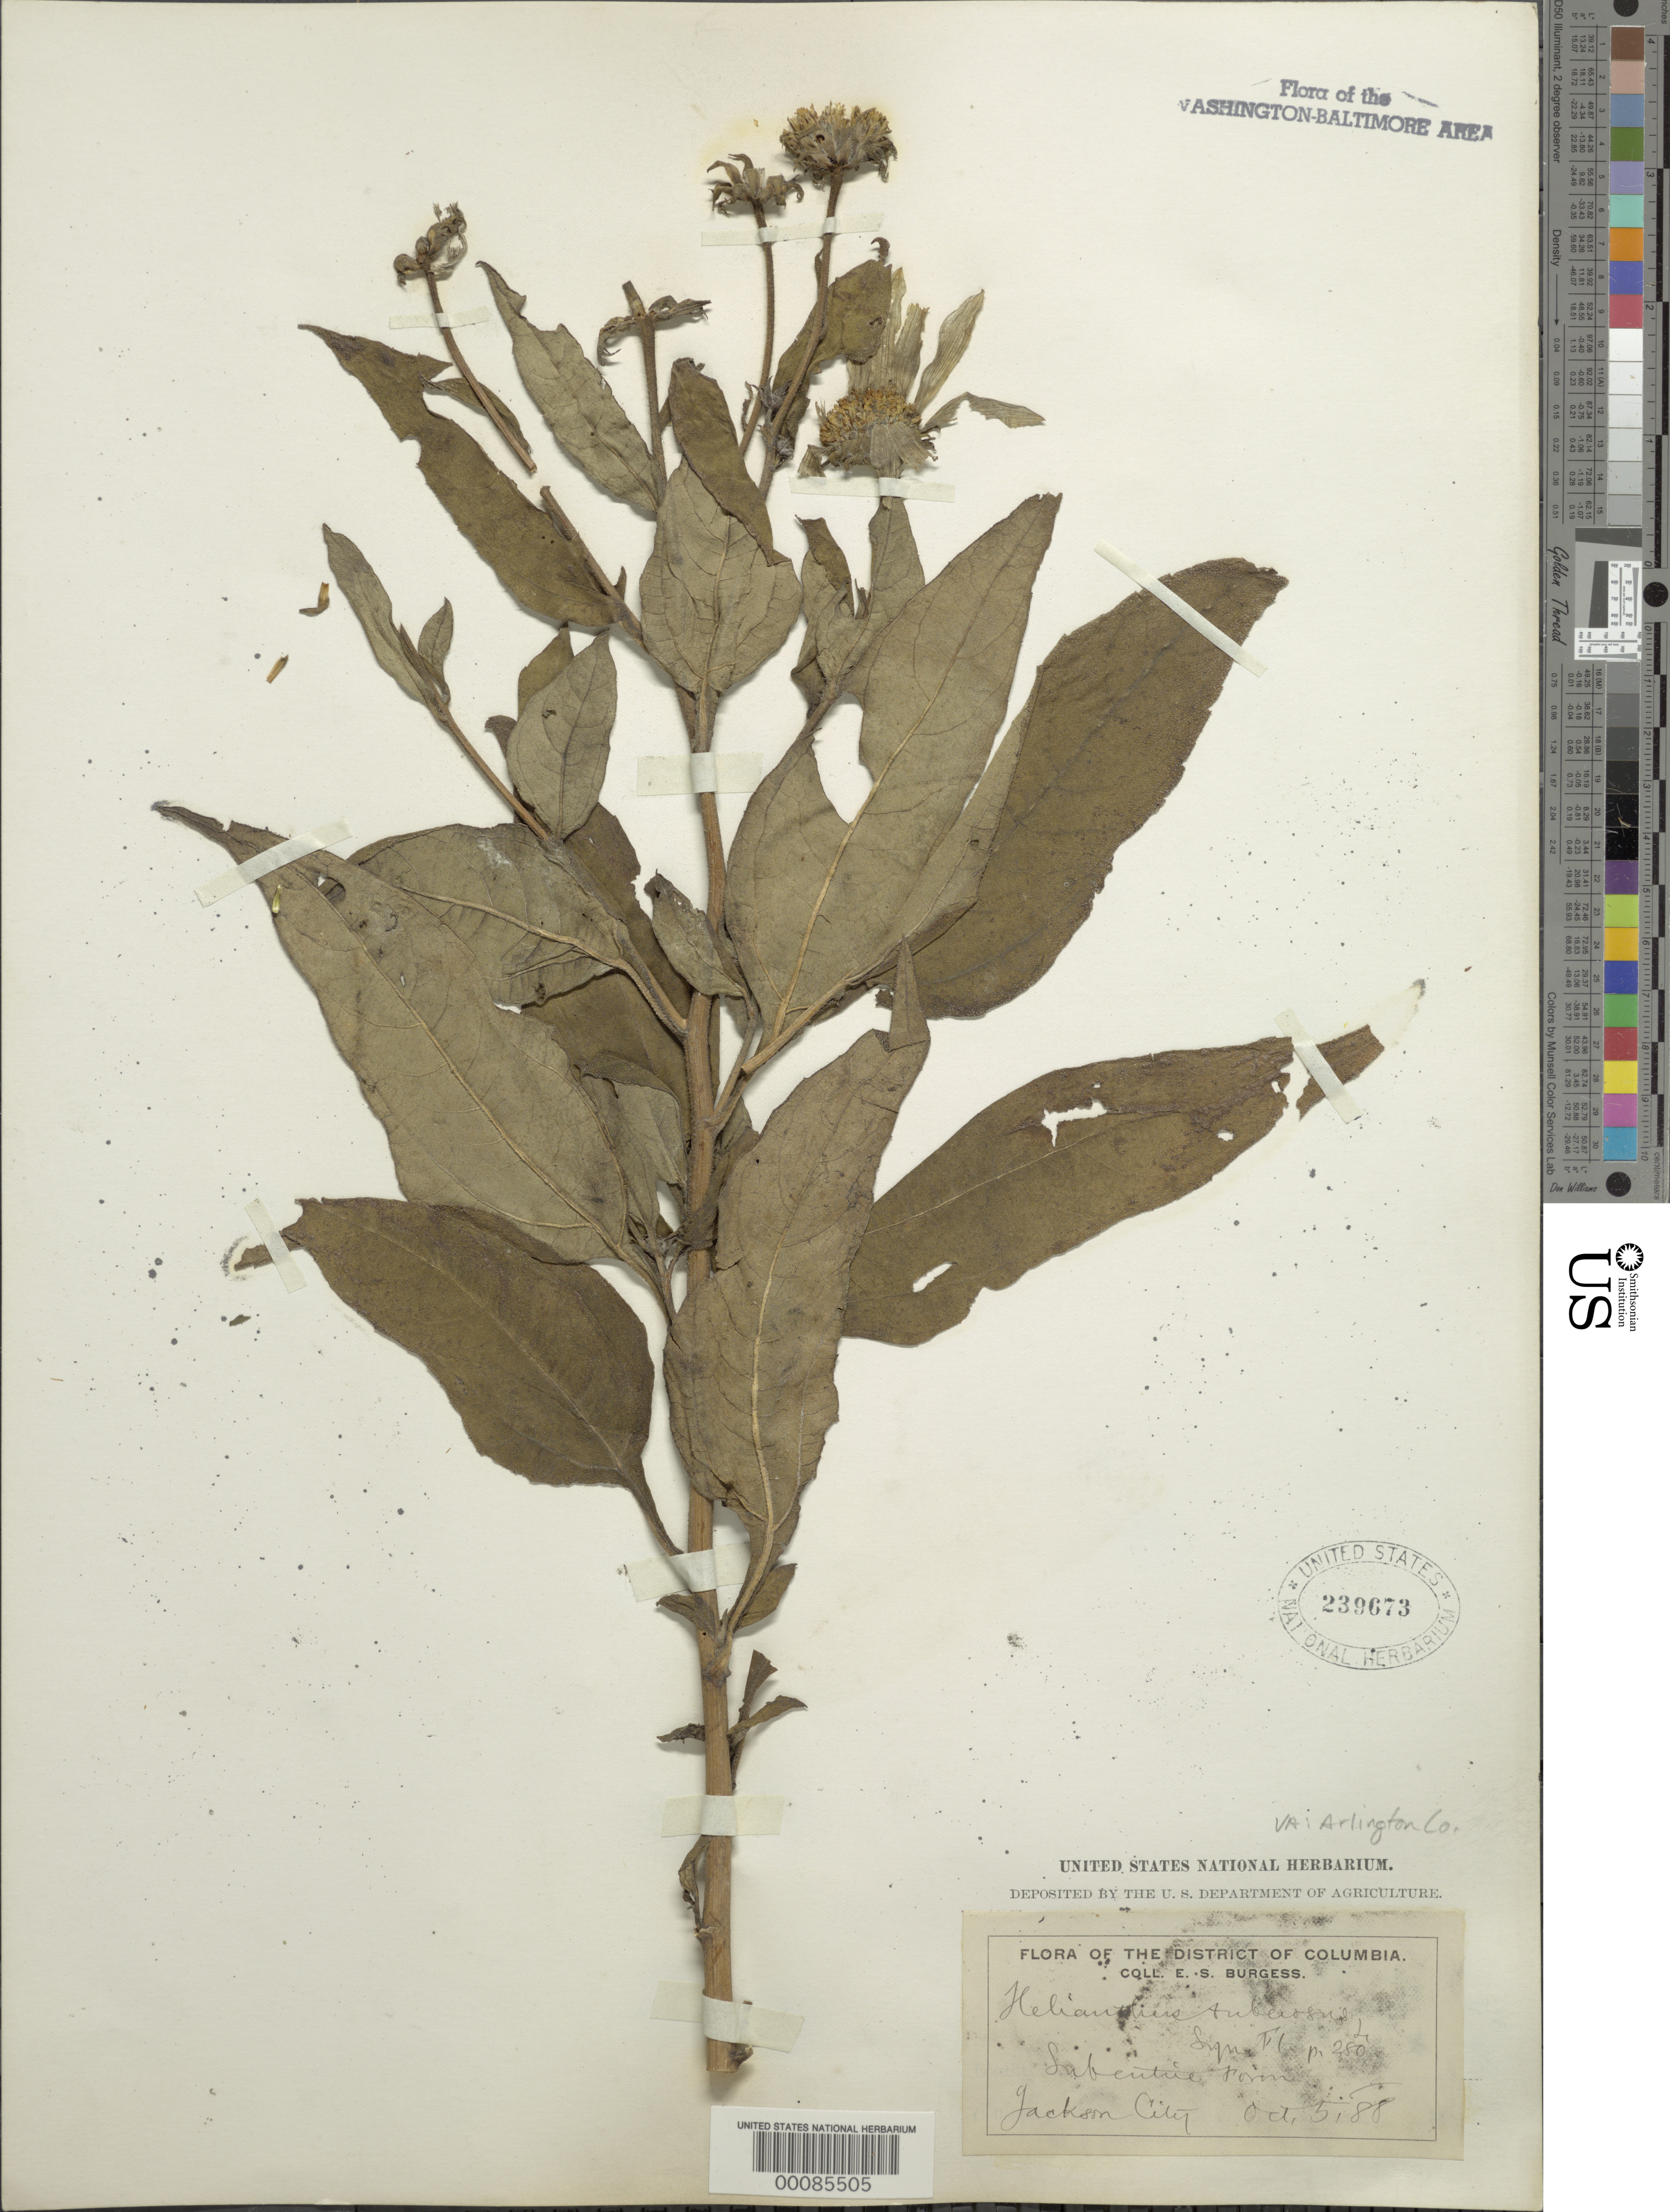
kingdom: Plantae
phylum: Tracheophyta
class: Magnoliopsida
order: Asterales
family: Asteraceae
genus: Helianthus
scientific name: Helianthus tuberosus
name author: L.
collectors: E. Burgess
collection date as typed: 05 Oct 1888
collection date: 1888-10-05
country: United States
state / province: Virginia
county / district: Arlington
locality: Jackson City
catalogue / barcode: US 239673